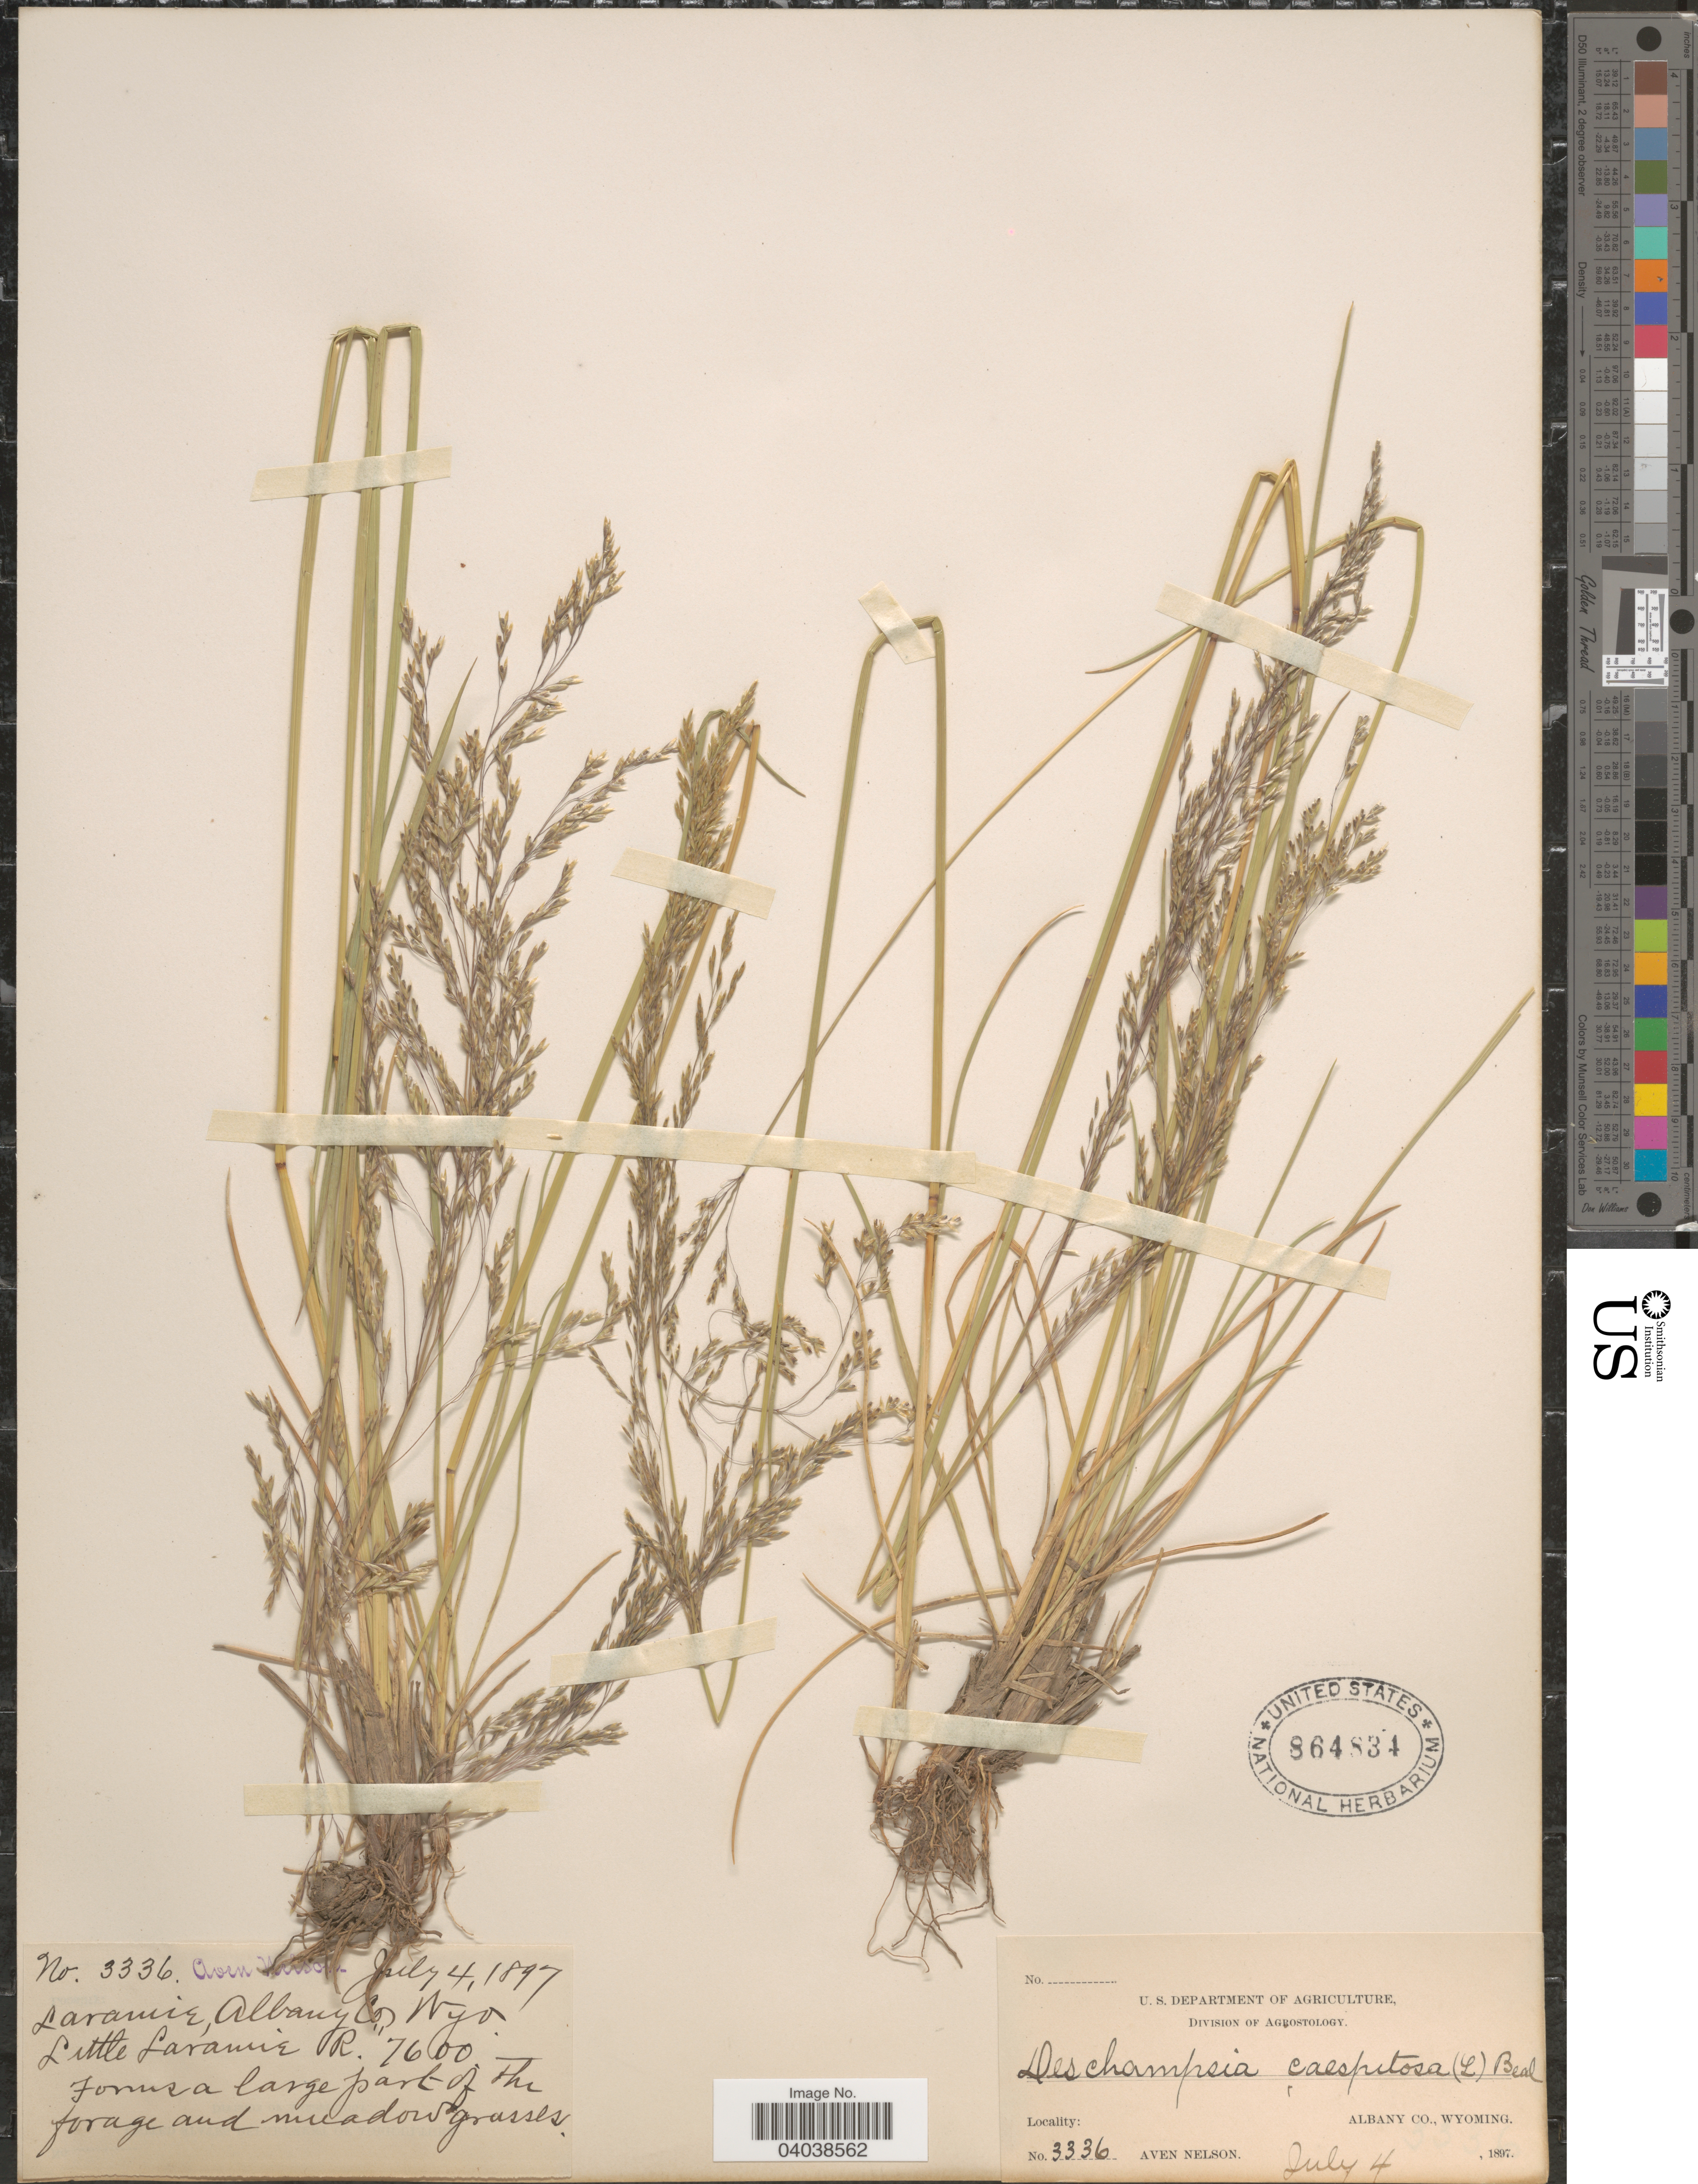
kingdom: Plantae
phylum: Tracheophyta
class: Liliopsida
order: Poales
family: Poaceae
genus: Deschampsia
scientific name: Deschampsia cespitosa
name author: (L.) P. Beauv.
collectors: A. Nelson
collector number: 3336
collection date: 1897-07-04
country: United States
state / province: Wyoming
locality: Laramie, Albany Co., Little Laramie R.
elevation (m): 2316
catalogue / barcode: US 864834